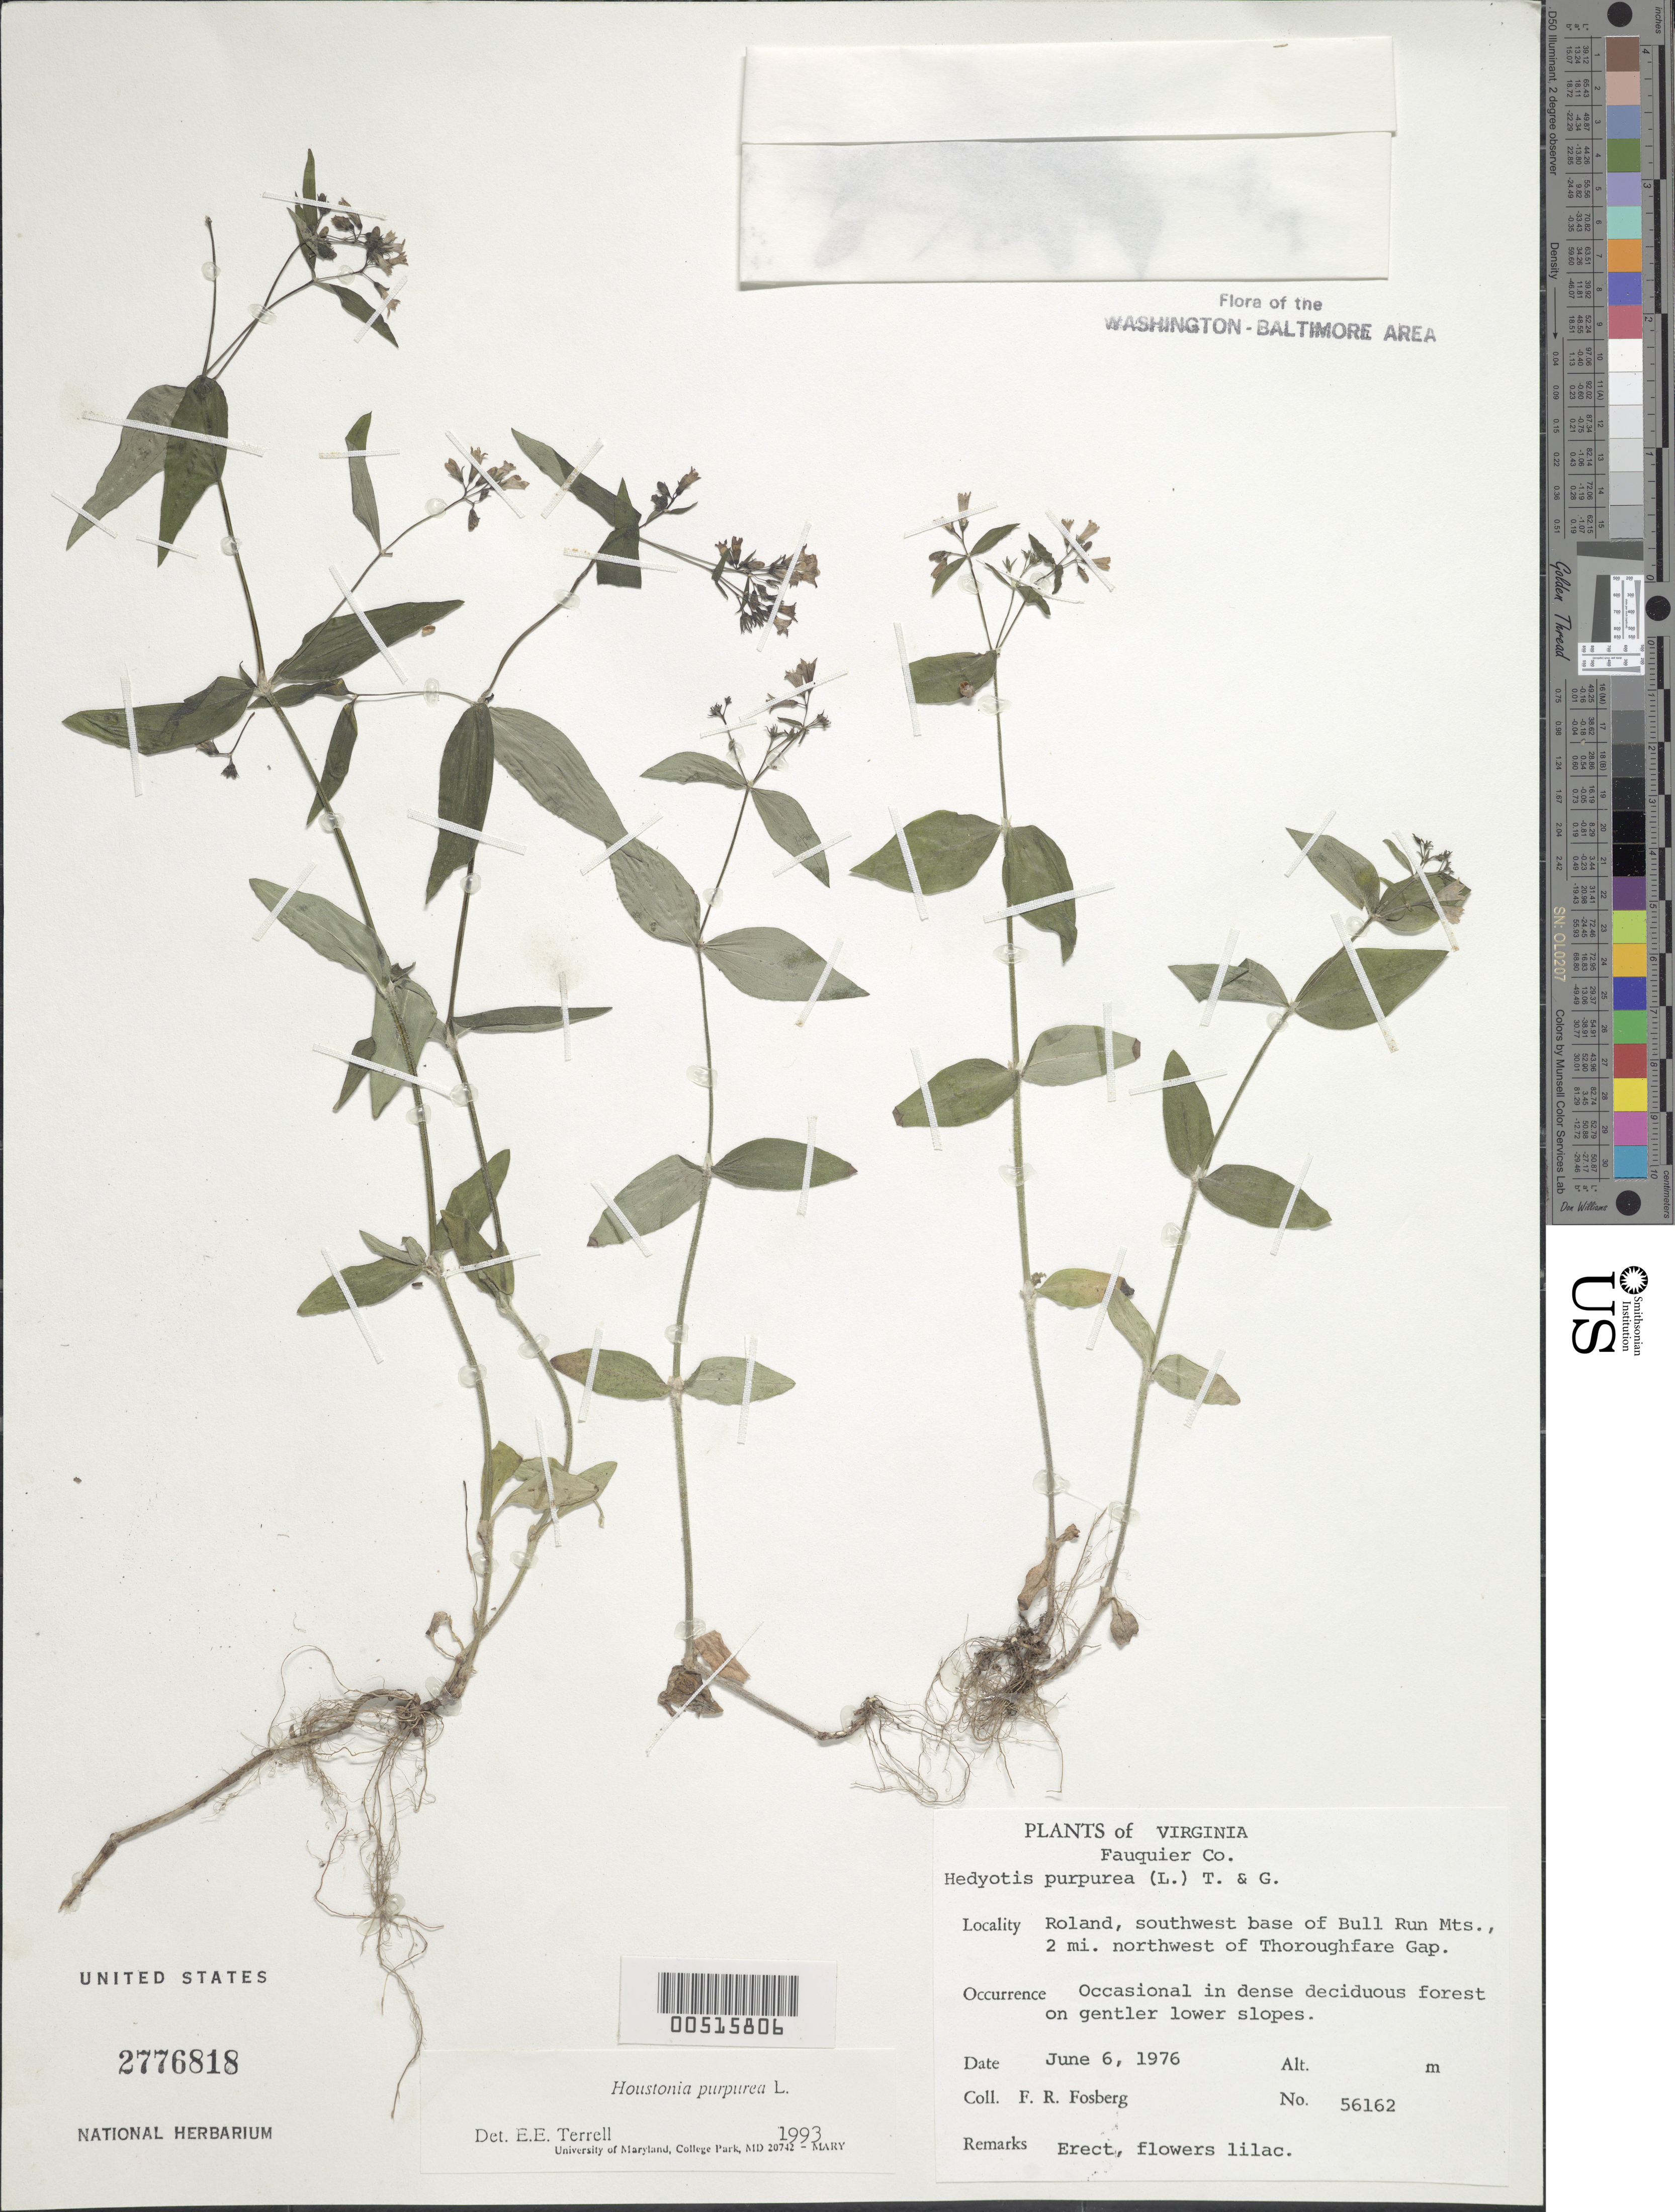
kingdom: Plantae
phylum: Tracheophyta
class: Magnoliopsida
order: Gentianales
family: Rubiaceae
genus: Houstonia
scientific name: Houstonia purpurea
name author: L.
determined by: Terrell, E. E.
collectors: F. R. Fosberg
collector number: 56162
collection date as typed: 06 Jun 1976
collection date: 1976-06-06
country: United States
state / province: Virginia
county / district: Fauquier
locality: Roland, SW base of Bull Run Mts., 2 mi. NW of Thoroughfare Gap Bull Run Mts.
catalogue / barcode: US 2776818